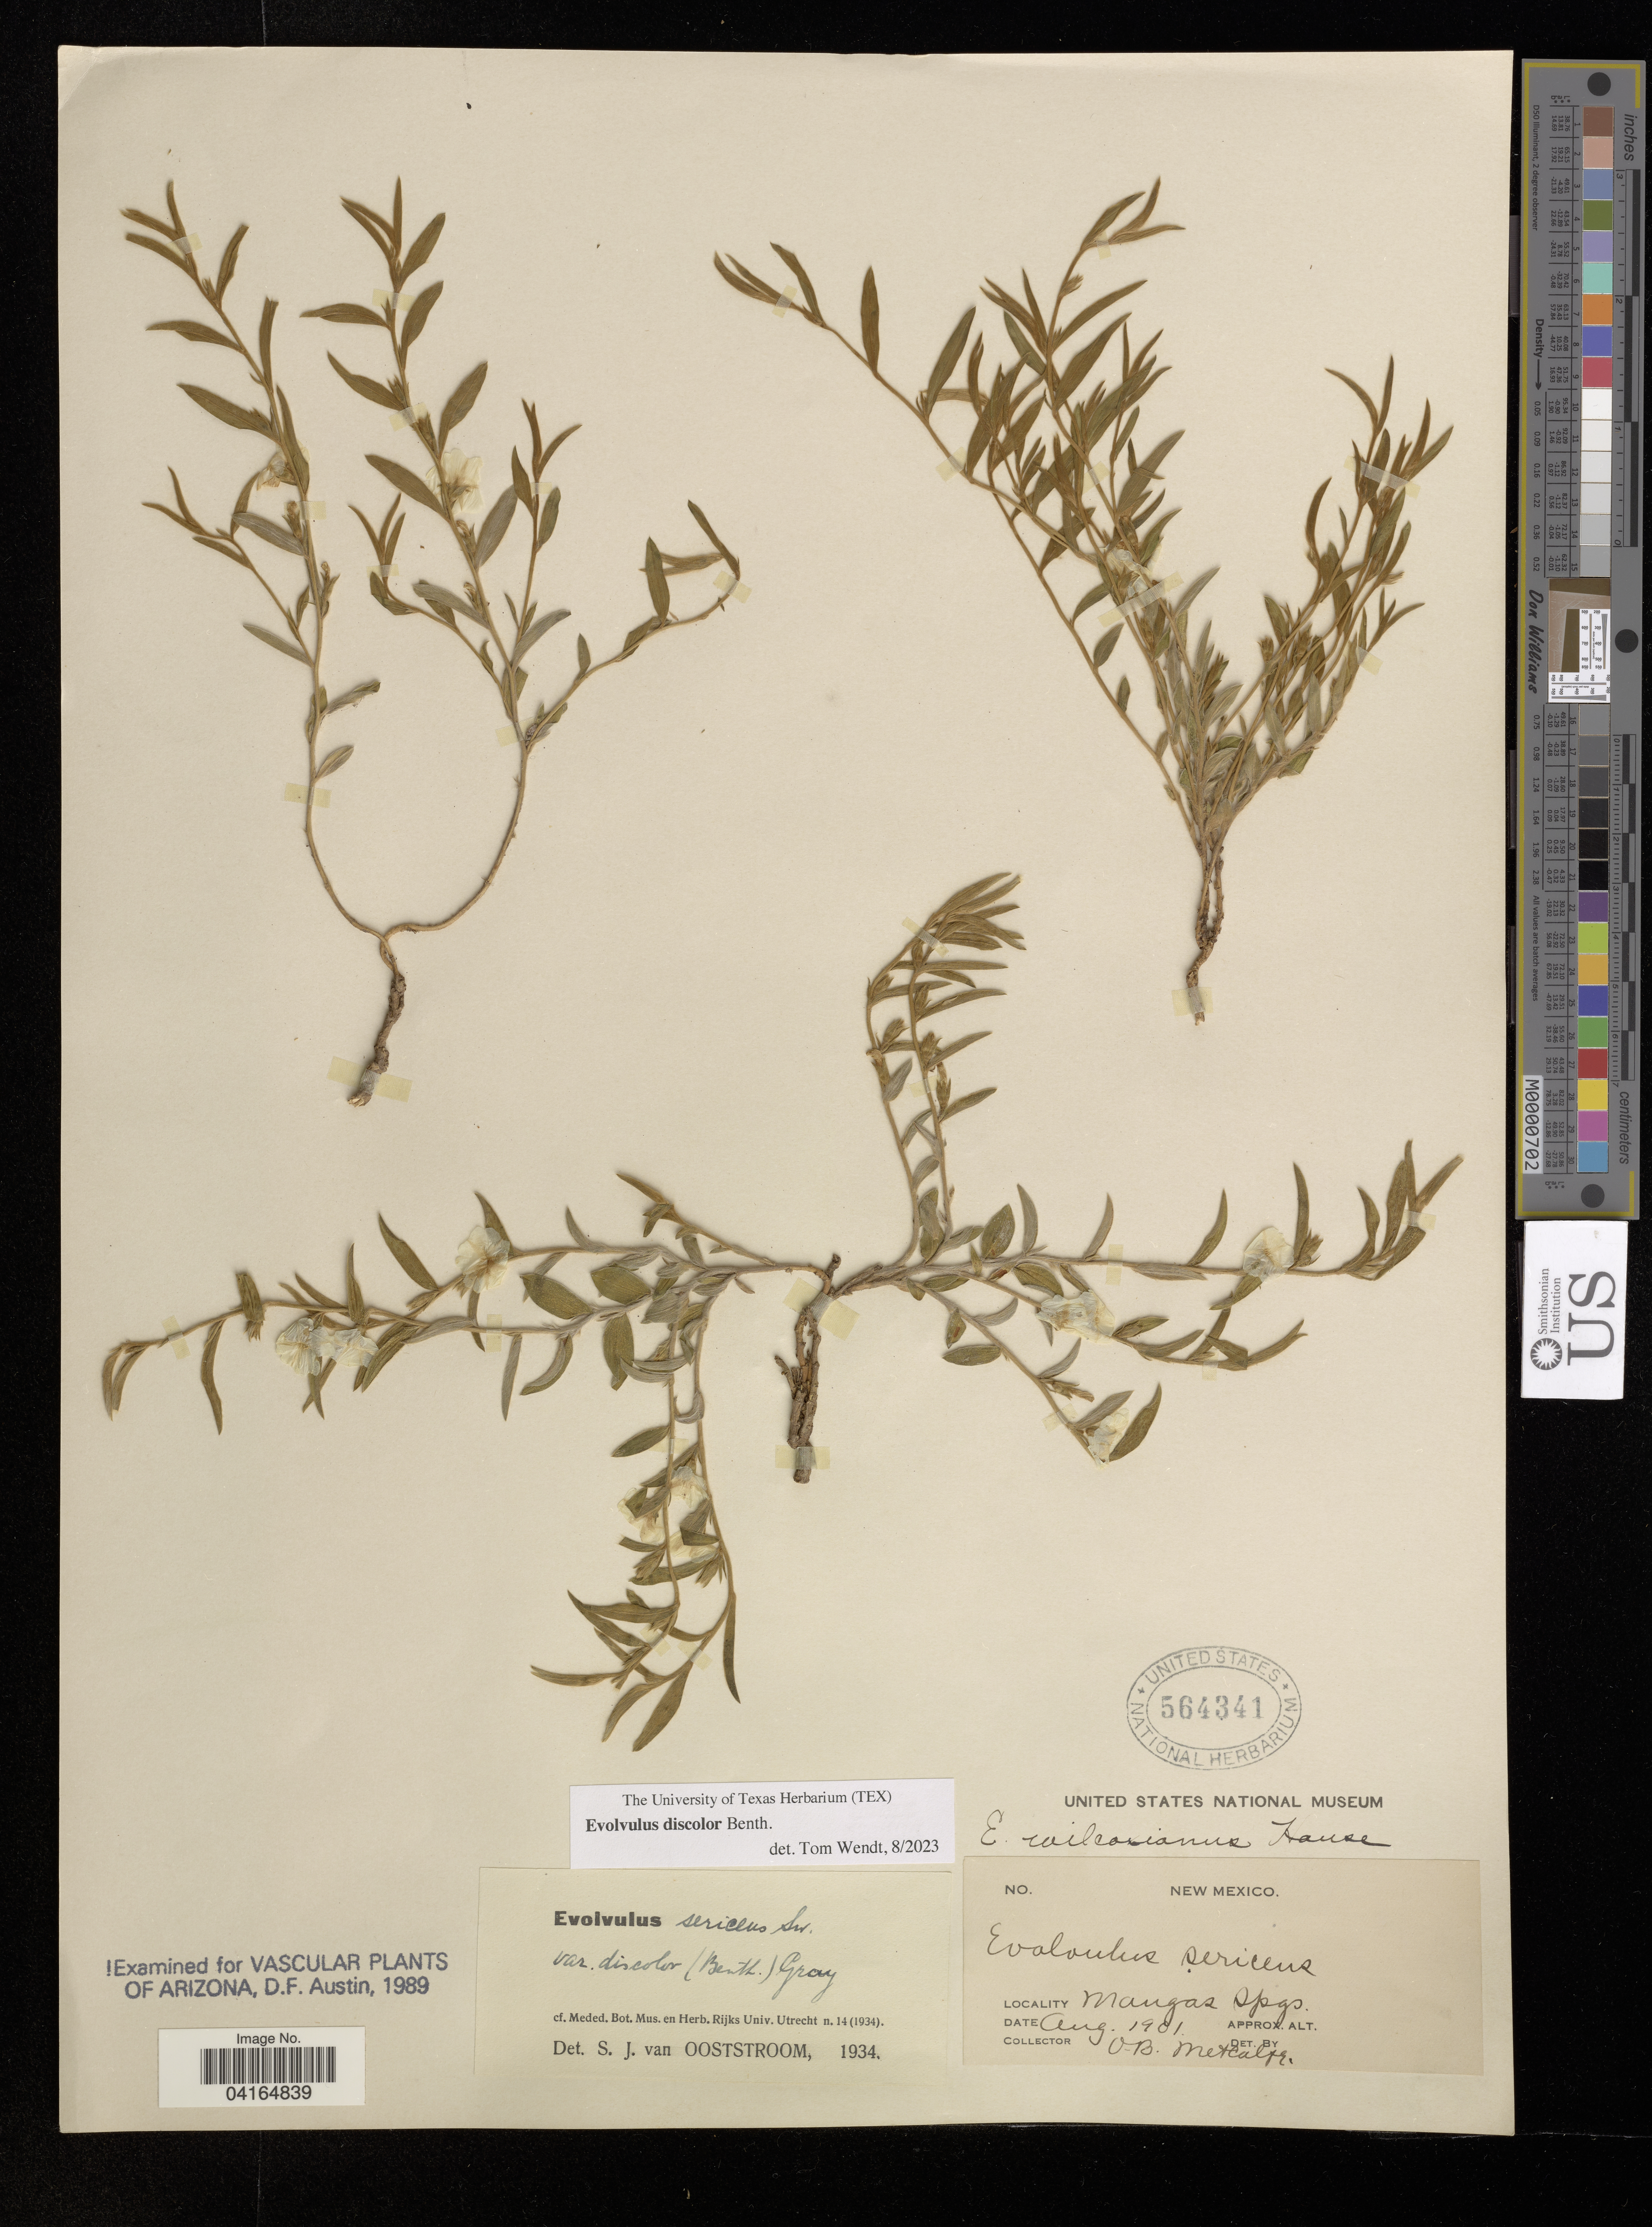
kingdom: Plantae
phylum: Tracheophyta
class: Magnoliopsida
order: Solanales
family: Convolvulaceae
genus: Evolvulus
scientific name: Evolvulus discolor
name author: Benth.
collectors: O. B. Metcalfe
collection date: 1901-08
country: United States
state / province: New Mexico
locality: Mangas Spgs.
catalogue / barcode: US 564341